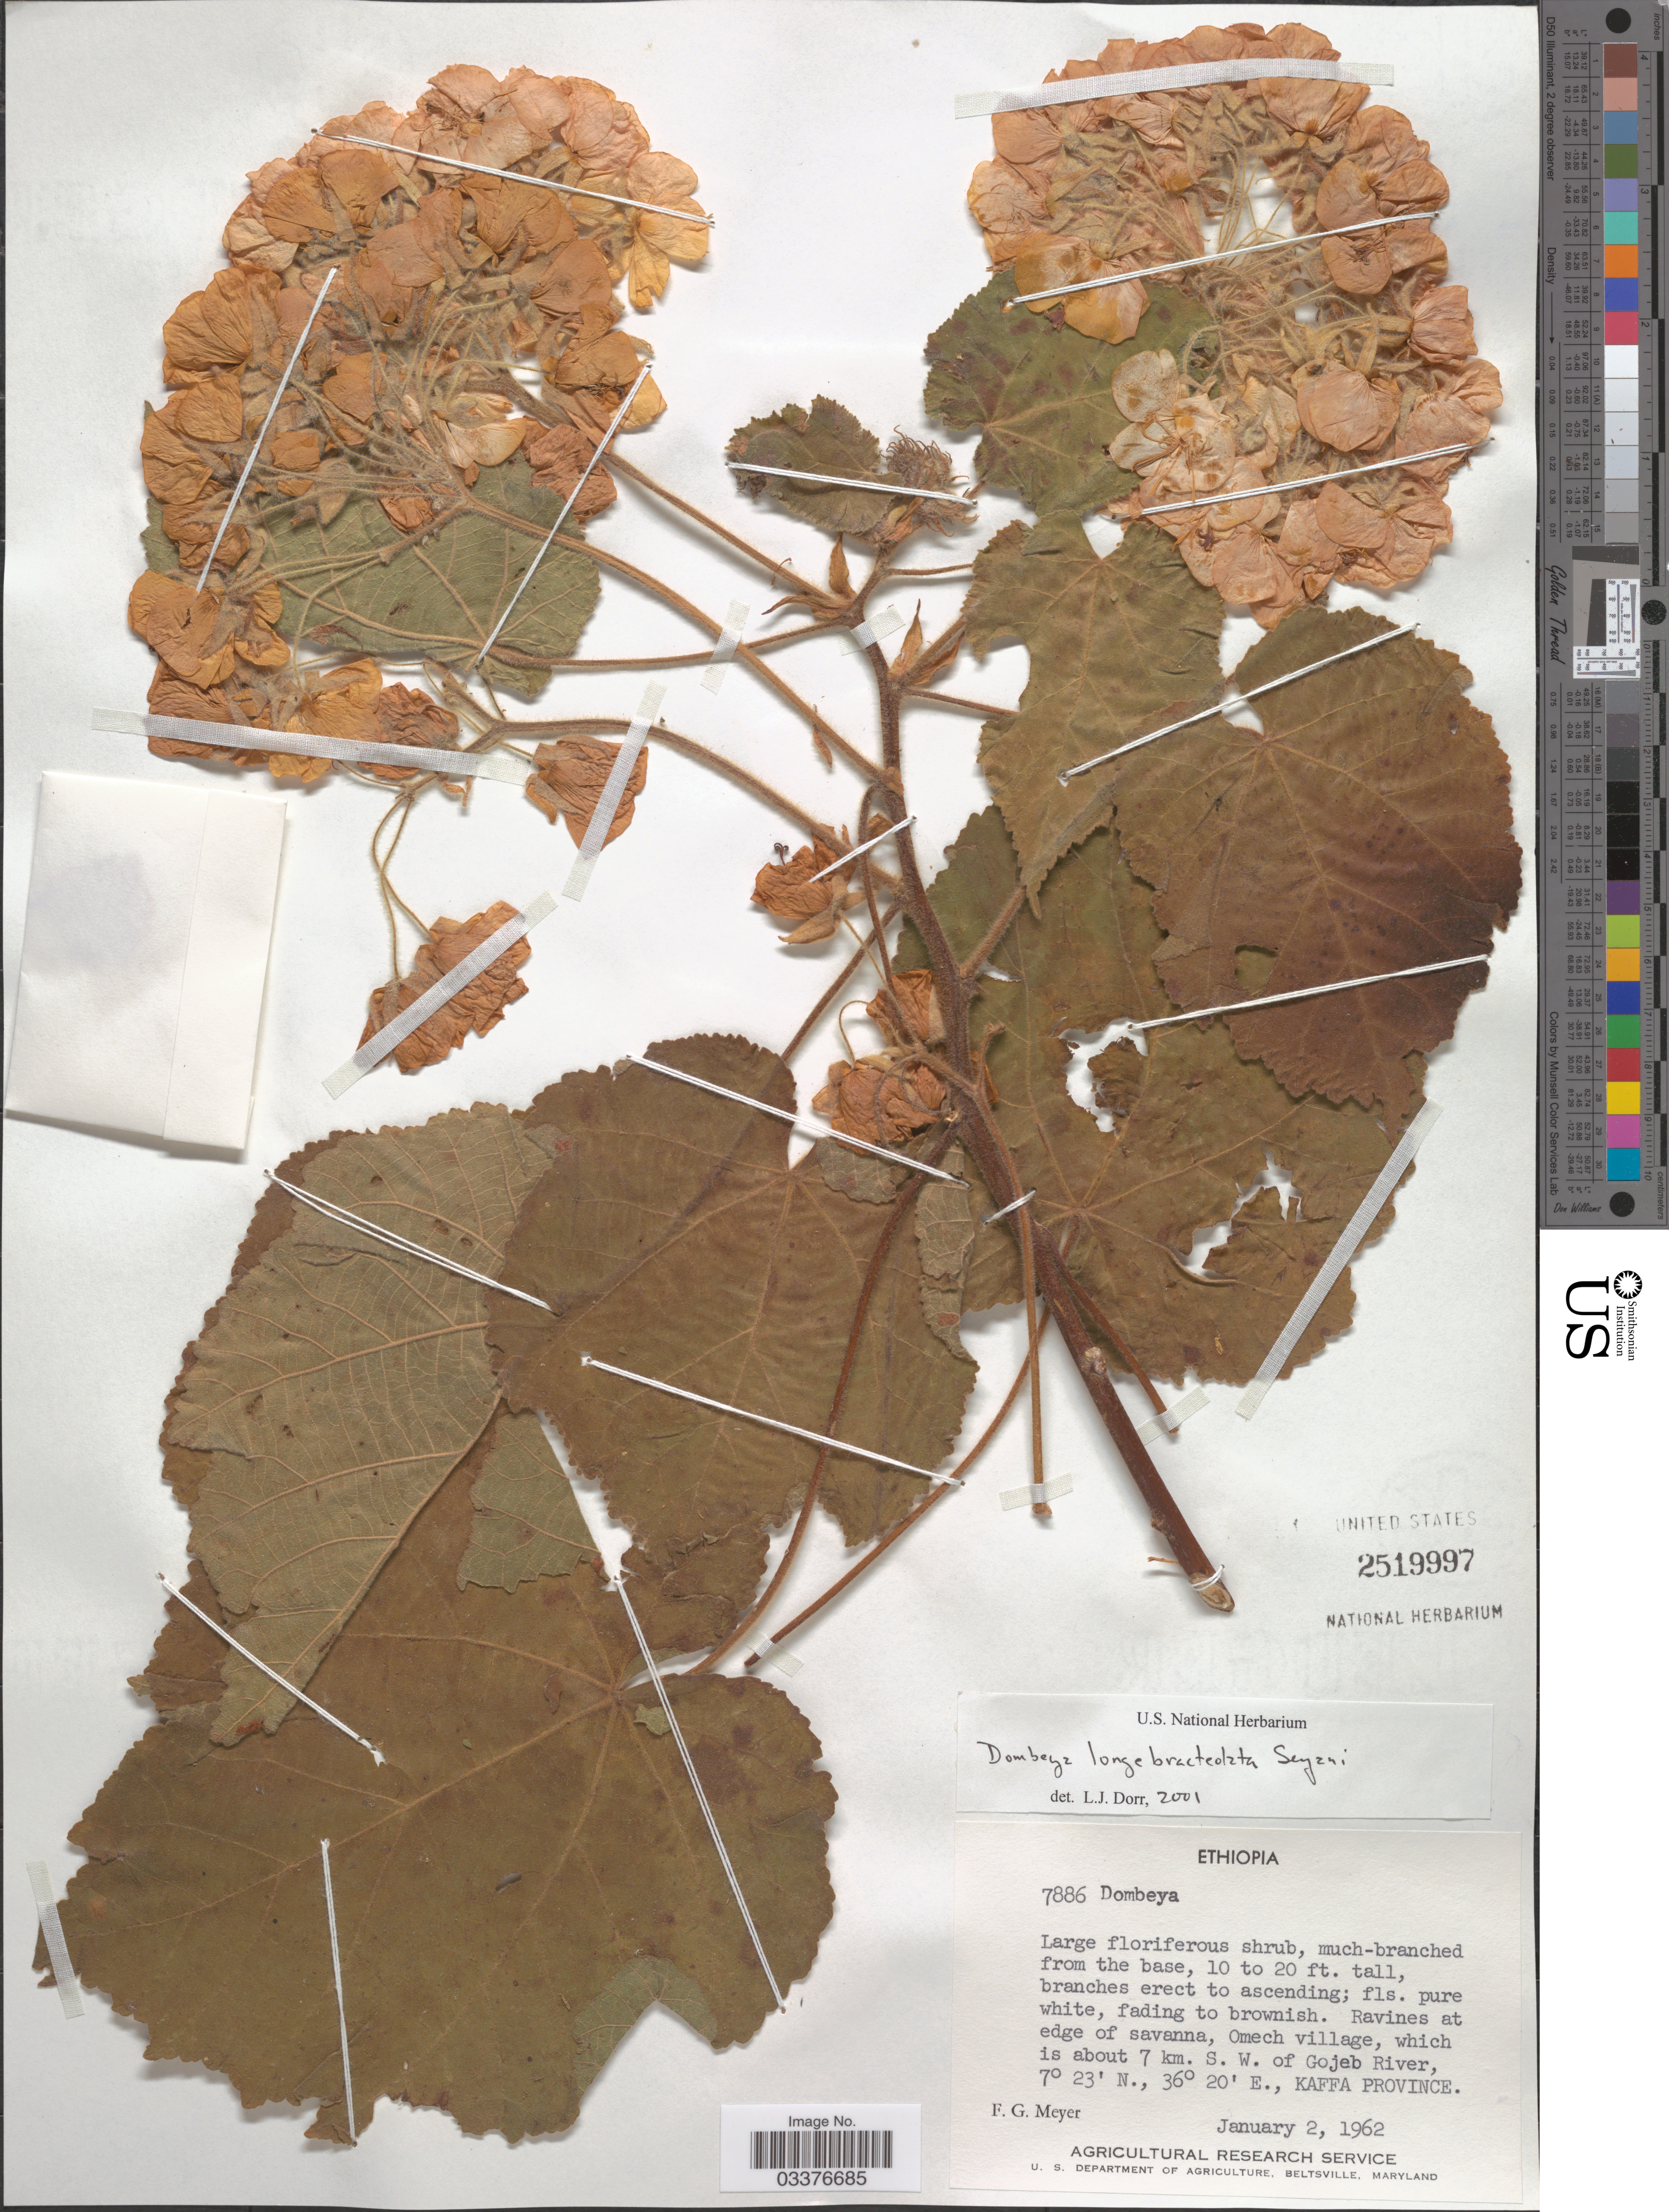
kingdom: Plantae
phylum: Tracheophyta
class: Magnoliopsida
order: Malvales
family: Malvaceae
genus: Dombeya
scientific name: Dombeya longibracteolata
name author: Seyani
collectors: F. G. Meyer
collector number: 7886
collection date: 1962-01-02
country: Ethiopia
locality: Omech village, which is about 7 km. S. W. of Gojeb River, Kaffa Province.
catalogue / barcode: US 2519997